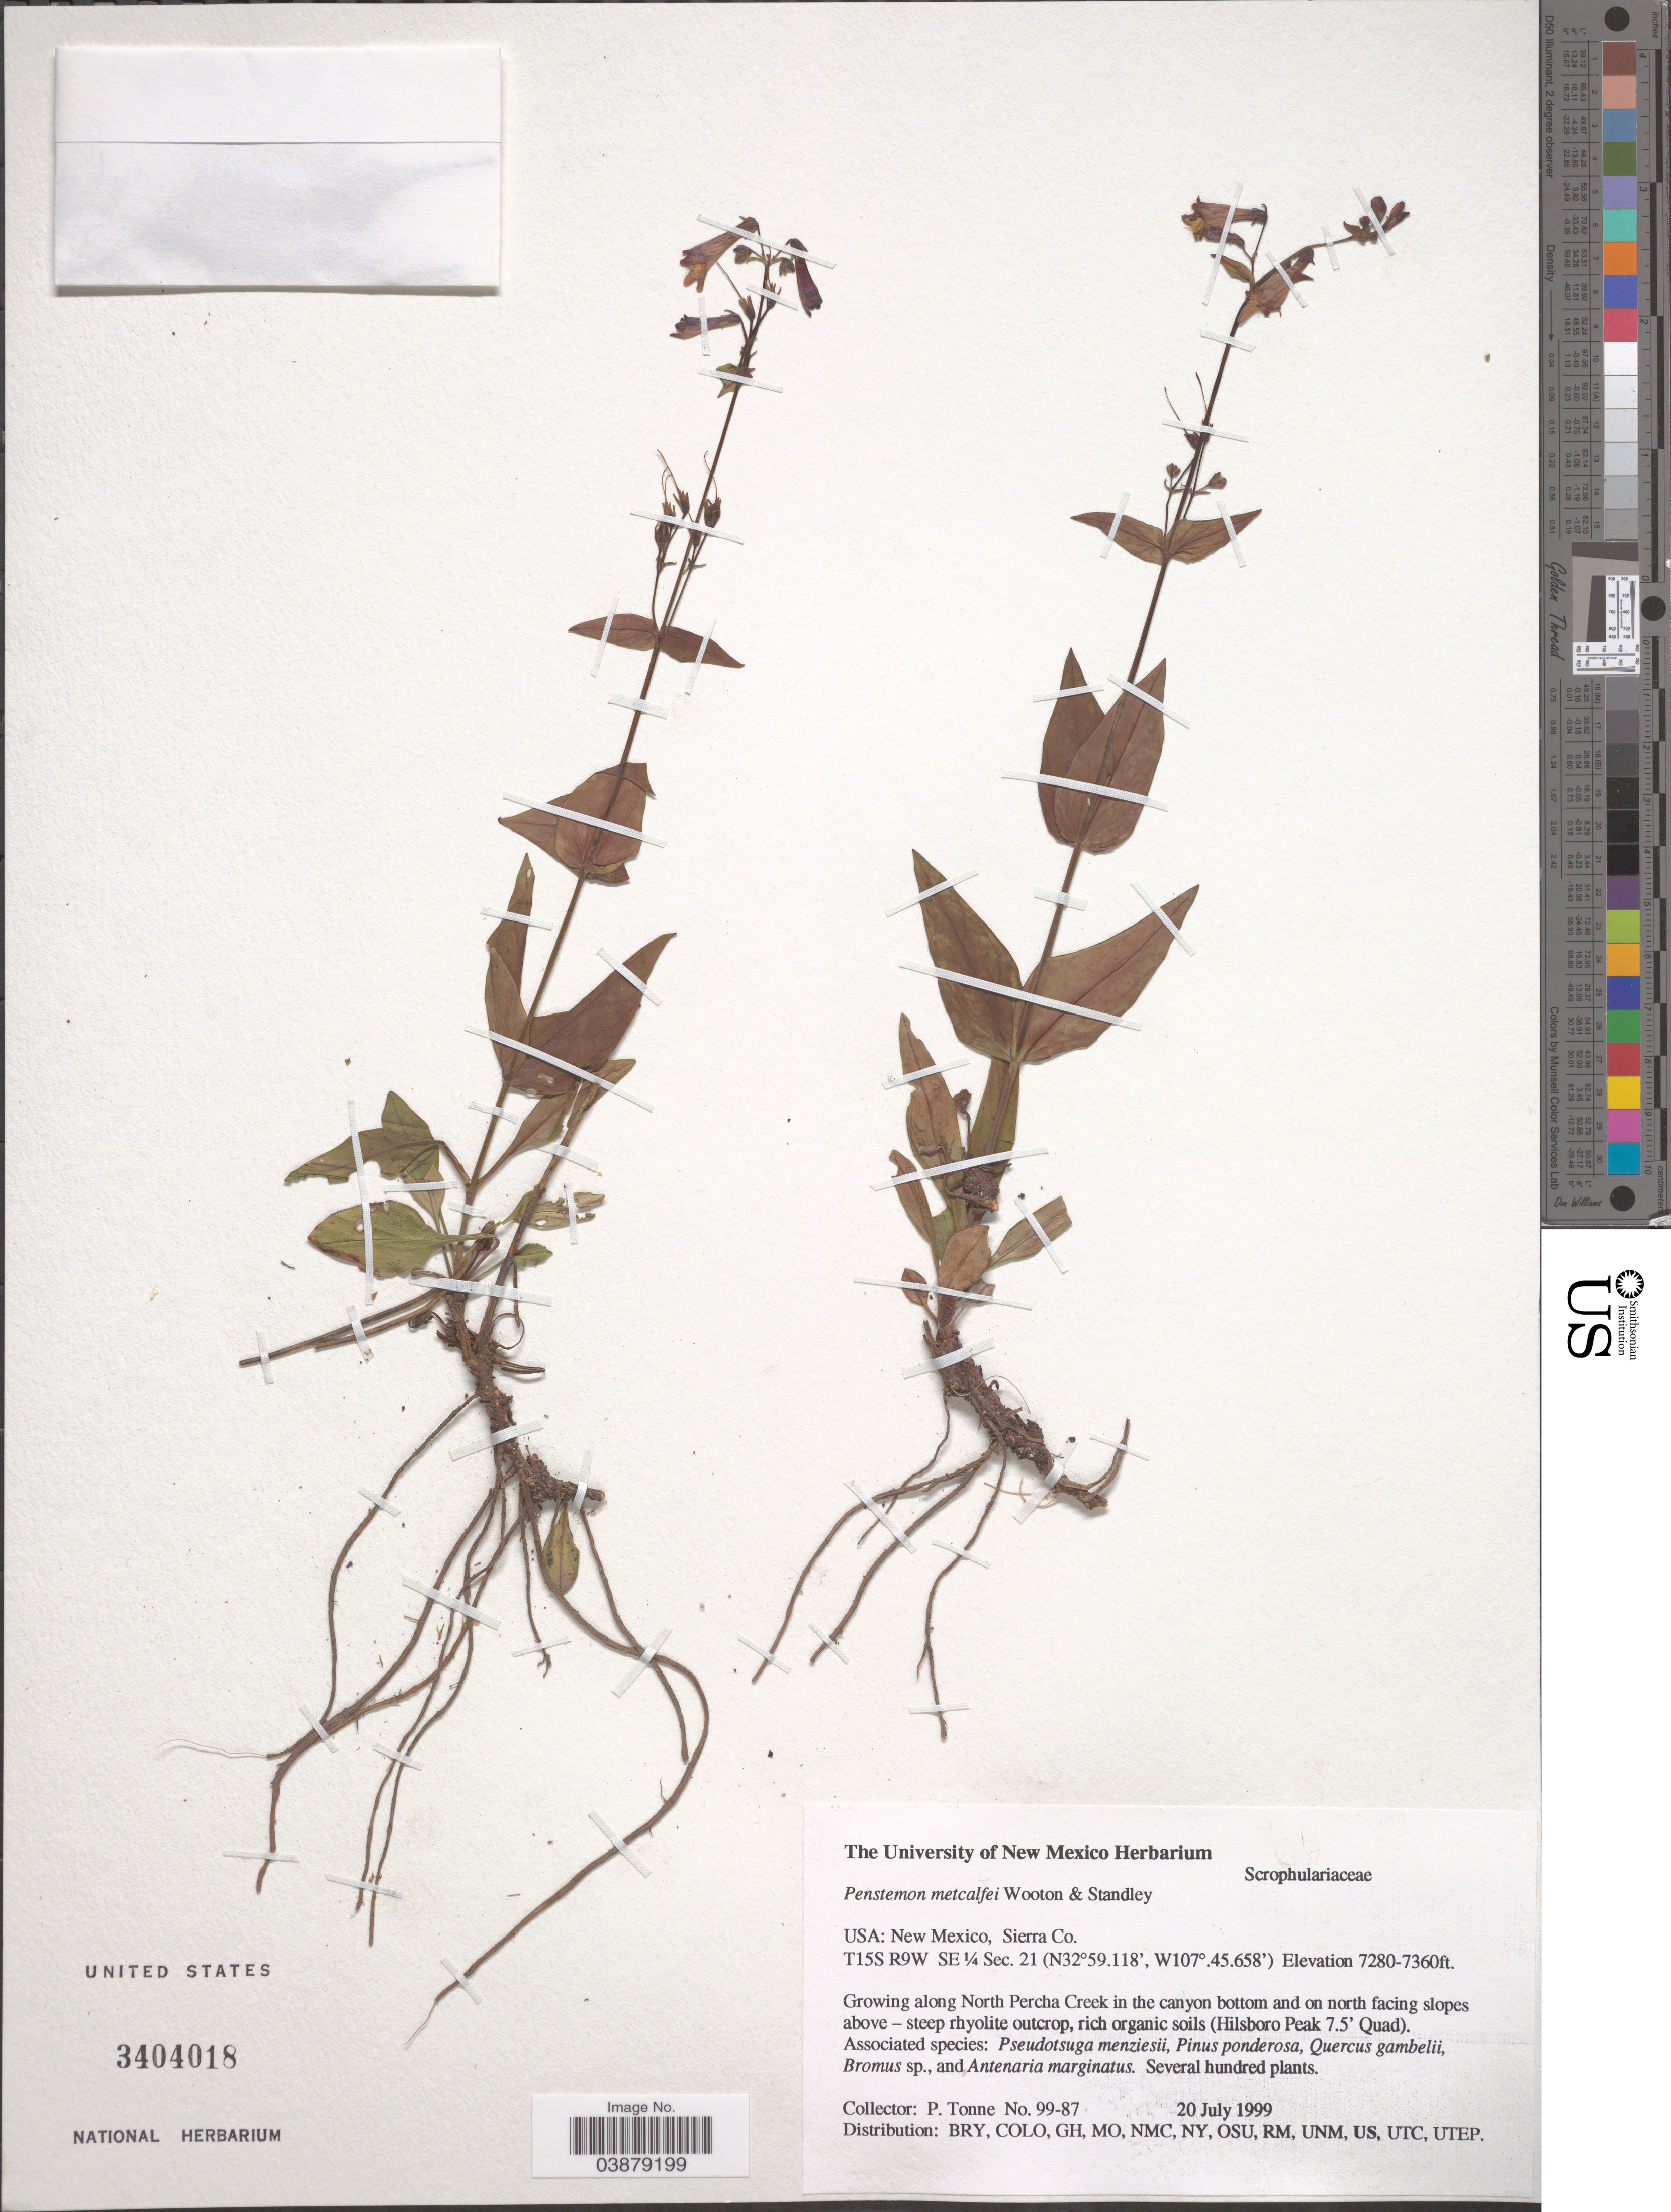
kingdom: Plantae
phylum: Tracheophyta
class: Magnoliopsida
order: Lamiales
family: Plantaginaceae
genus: Penstemon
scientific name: Penstemon whippleanus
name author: A. Gray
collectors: P. Tonne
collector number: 99-87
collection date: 1999-07-20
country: United States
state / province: New Mexico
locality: Sierra Co. T15S R9W SE ¼ Sec. 21. Along North Percha Creek in the canyon bottom and on north facing slopes above - steep rhyolite outcrop, rich organic soils (Hilsboro Peak 7.5' Quad).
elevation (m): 2219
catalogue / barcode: US 3404018